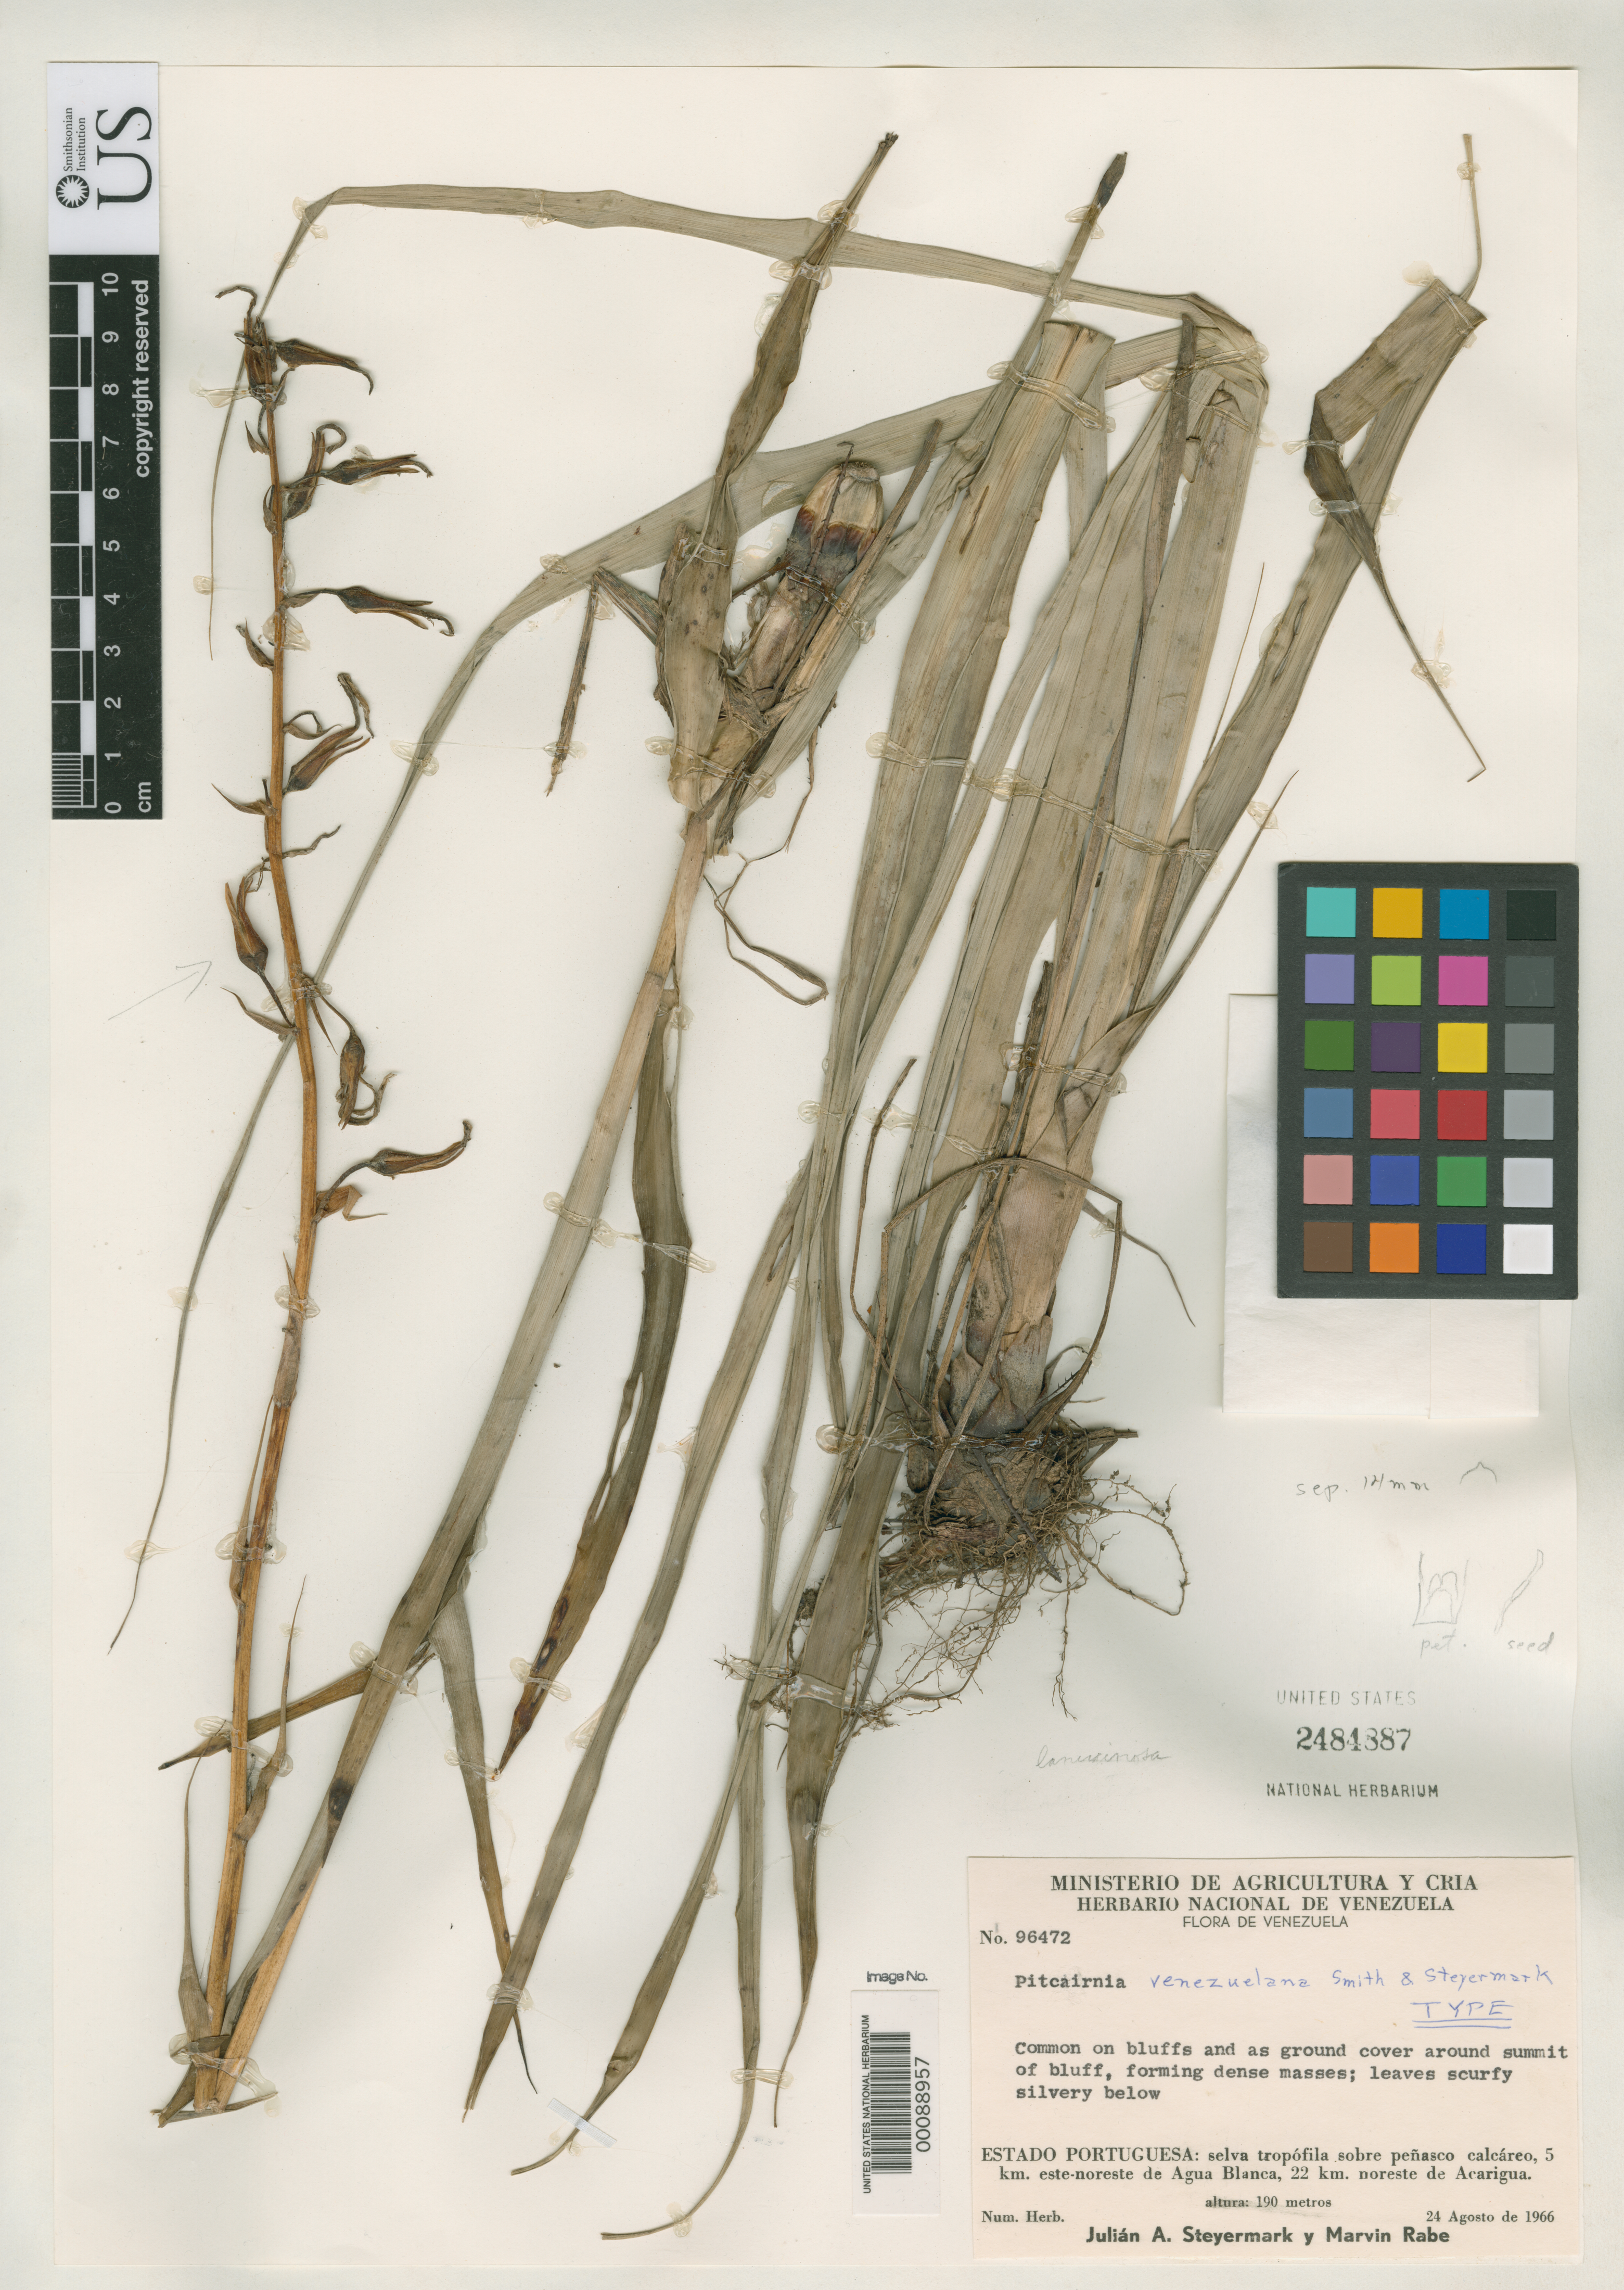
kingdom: Plantae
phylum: Tracheophyta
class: Liliopsida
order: Poales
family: Bromeliaceae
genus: Pitcairnia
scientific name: Pitcairnia venezuelana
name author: L.B. Sm. & Steyerm.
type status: Holotype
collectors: J. Steyermark & M. Rabe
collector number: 96472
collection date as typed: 24 Aug 1966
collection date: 1966-08-24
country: Venezuela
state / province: Portuguesa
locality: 5 km. ENE of Agua Blanca.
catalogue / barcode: US 2484887